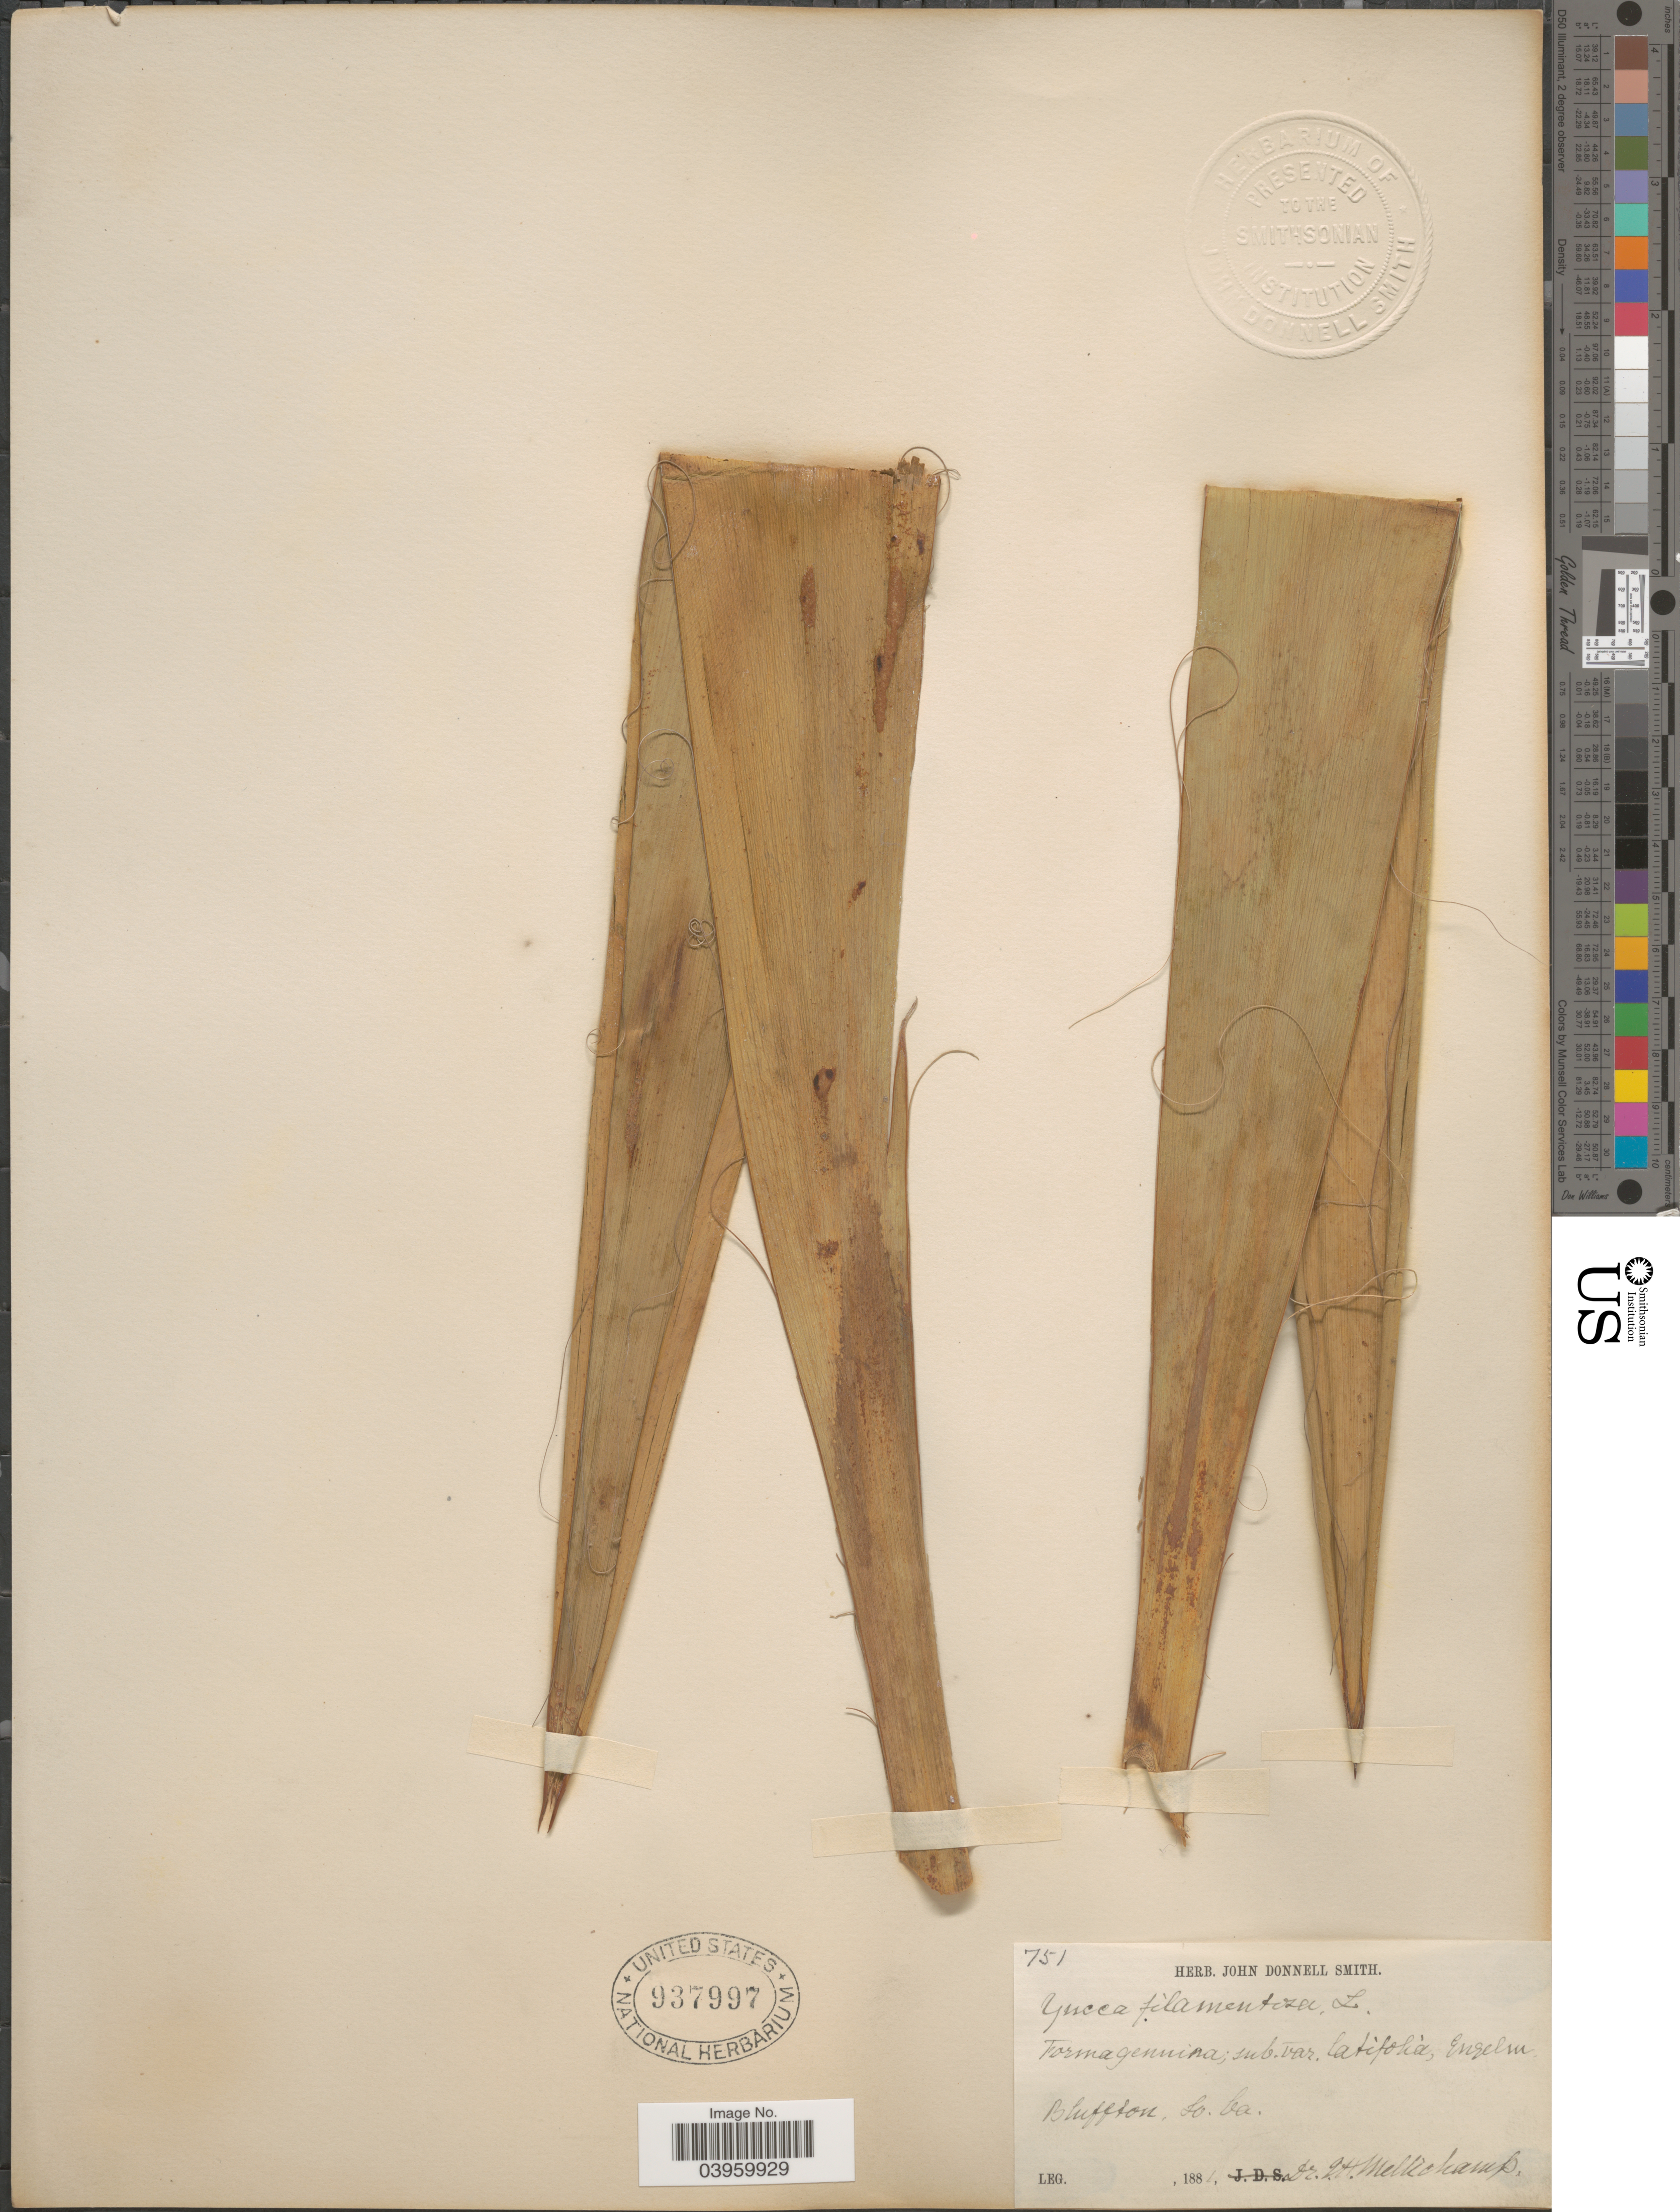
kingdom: Plantae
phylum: Tracheophyta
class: Liliopsida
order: Asparagales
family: Asparagaceae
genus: Yucca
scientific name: Yucca filamentosa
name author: L.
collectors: Q. Mellichamp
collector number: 751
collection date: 1881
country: United States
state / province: South Carolina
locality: Bluffton.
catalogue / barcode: US 937997